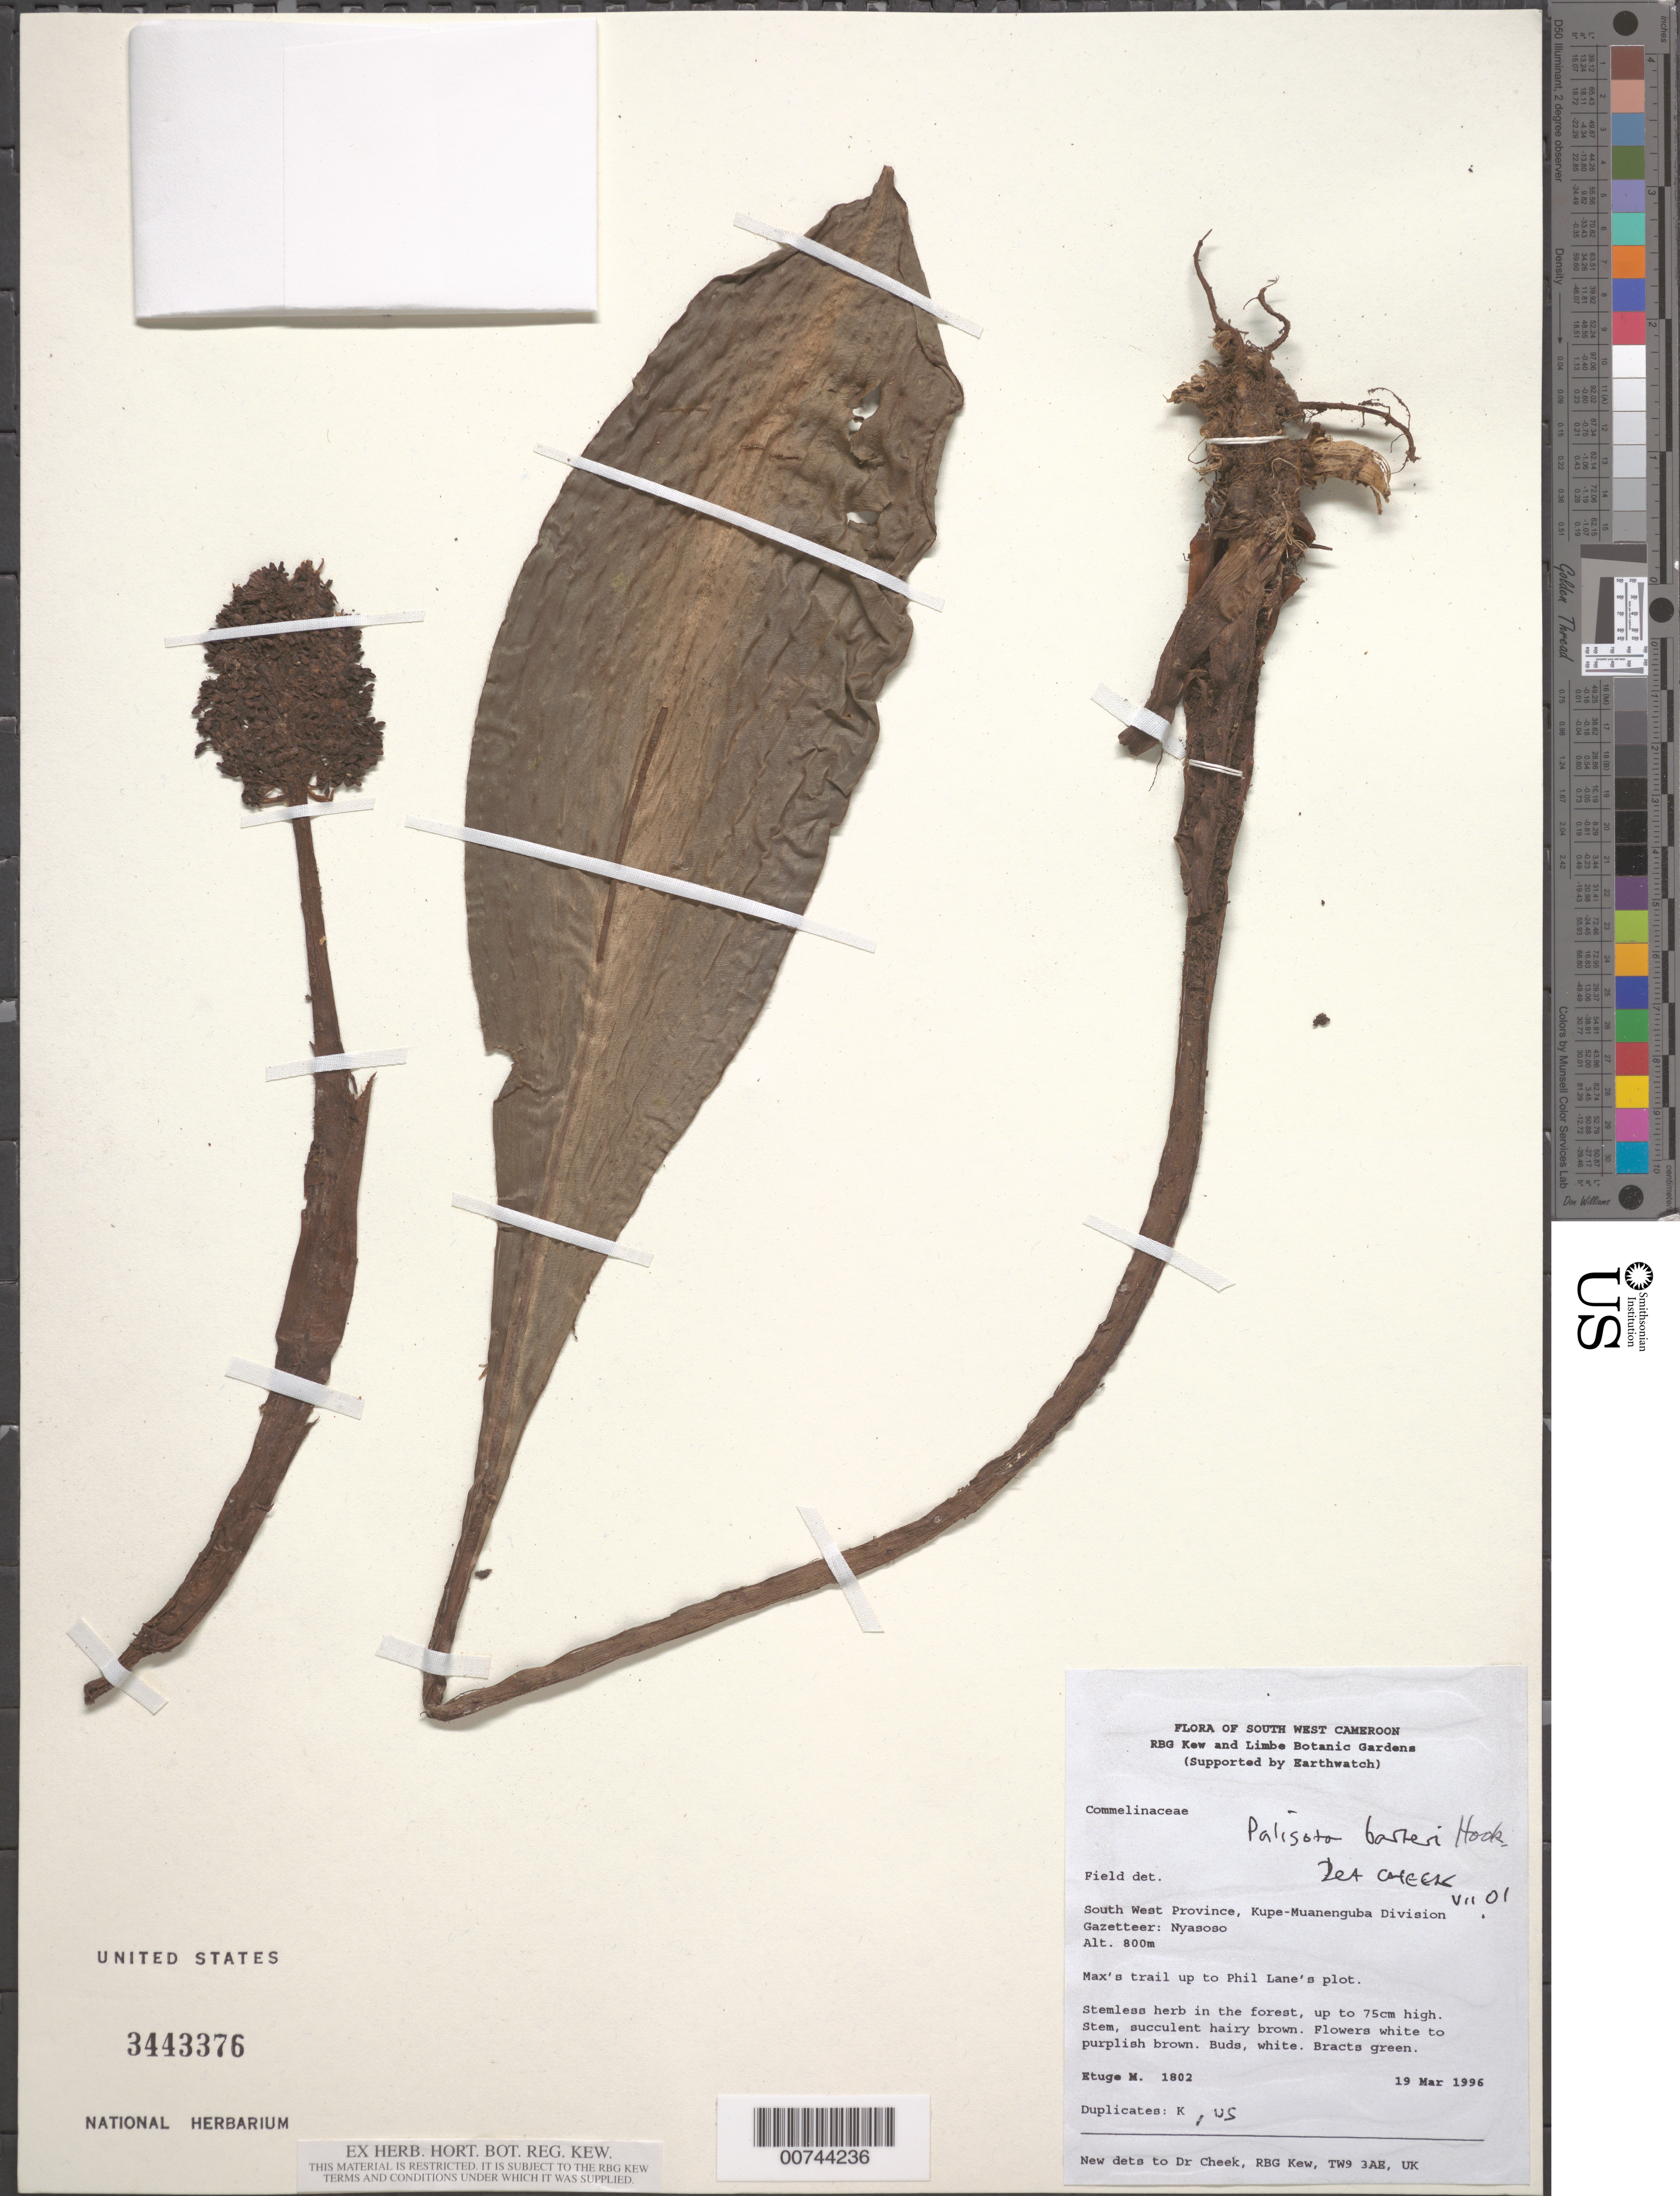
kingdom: Plantae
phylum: Tracheophyta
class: Liliopsida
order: Commelinales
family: Commelinaceae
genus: Palisota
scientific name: Palisota barteri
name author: Hook.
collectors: M. Etuge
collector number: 1802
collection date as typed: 19 Mar 1996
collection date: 1996-03-19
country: Cameroon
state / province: Sud-Ouest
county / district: Kupe-Muanenguba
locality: Nyasoso, Max's Trail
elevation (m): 800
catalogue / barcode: US 3443376